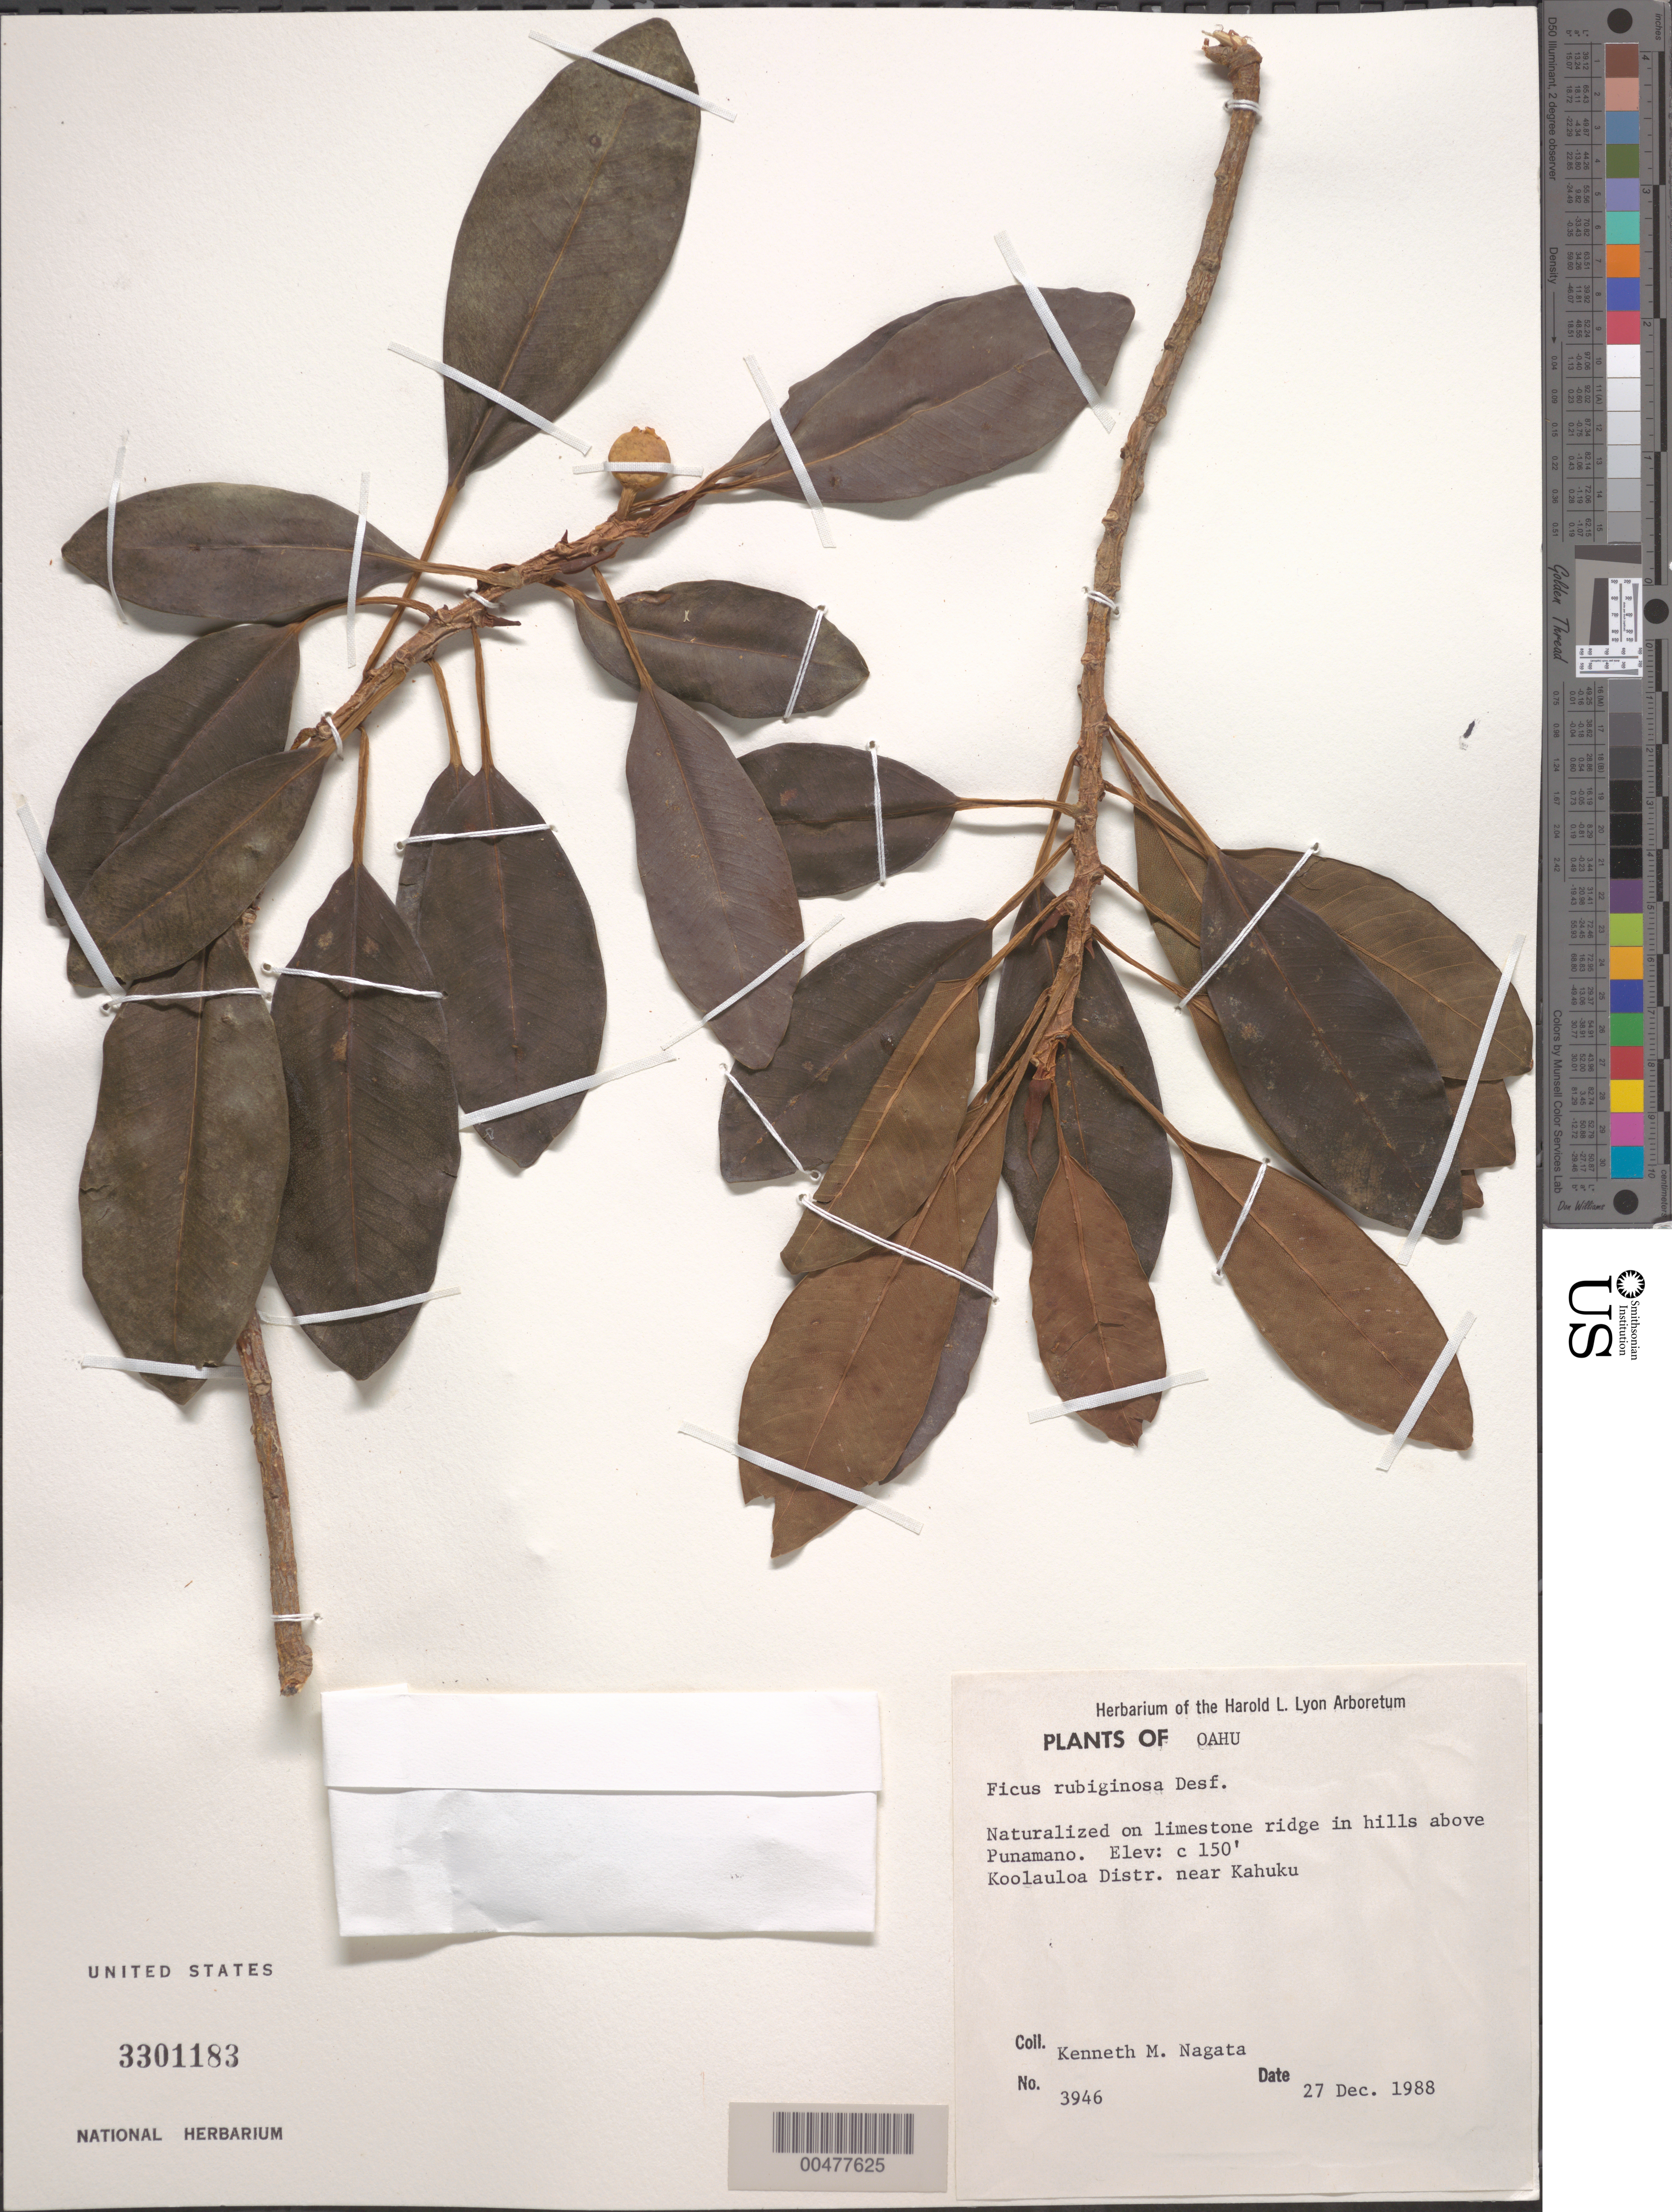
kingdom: Plantae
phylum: Tracheophyta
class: Magnoliopsida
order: Rosales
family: Moraceae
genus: Ficus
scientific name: Ficus rubiginosa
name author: Desf. ex Vent.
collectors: K. Nagata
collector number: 3946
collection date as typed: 27 Dec 1988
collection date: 1988-12-27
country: United States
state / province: Hawaii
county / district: Honolulu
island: Oahu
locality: Above Punamano, Koolauloa Dist., near Kahuku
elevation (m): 46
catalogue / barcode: US 3301183